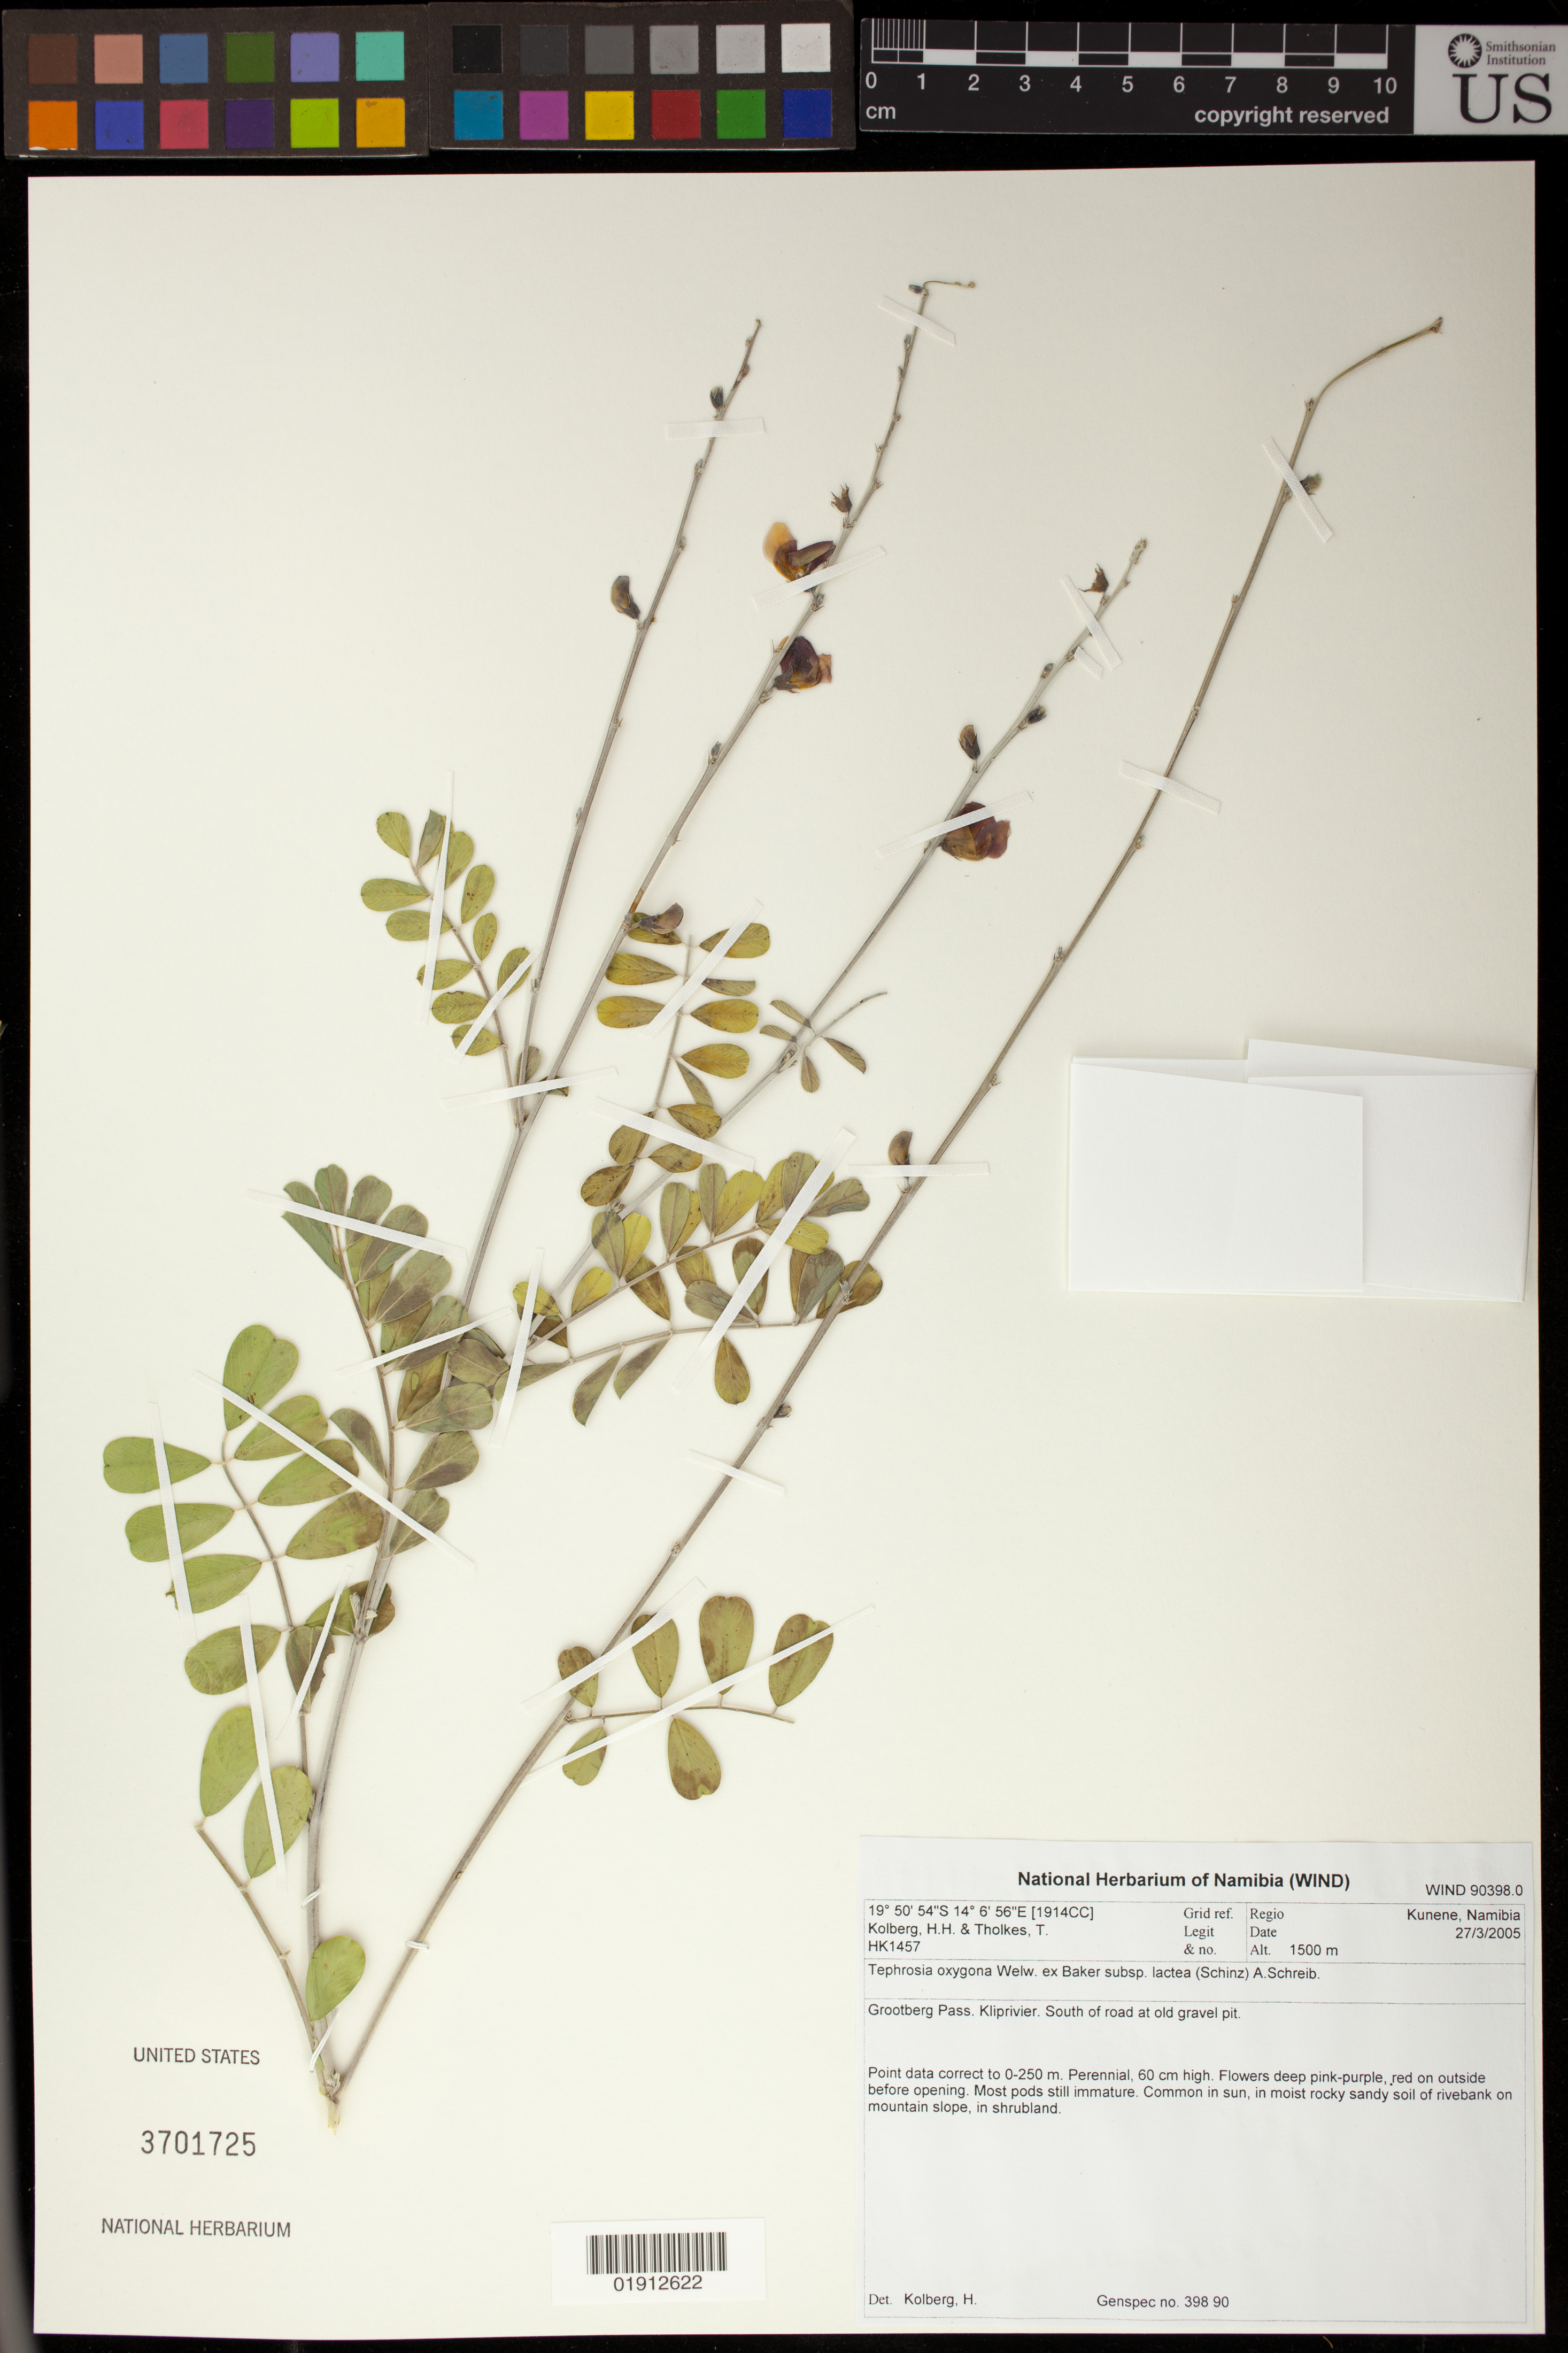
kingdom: Plantae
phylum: Tracheophyta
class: Magnoliopsida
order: Fabales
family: Fabaceae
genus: Tephrosia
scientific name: Tephrosia oxygona subsp. lactea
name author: (Schinz) A. Schreib.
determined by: Kolberg, H. H.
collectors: H. H. Kolberg & T. Tholkes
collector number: HK1457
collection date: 2005-03-27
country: Namibia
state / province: Kunene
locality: Grootberg Pass. Kliprivier. South of road at old gravel pit.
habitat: Common in sun, in moist rocky sandy soil of riverbank on mountain slope, in shrubland.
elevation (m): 1500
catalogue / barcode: US 3701725